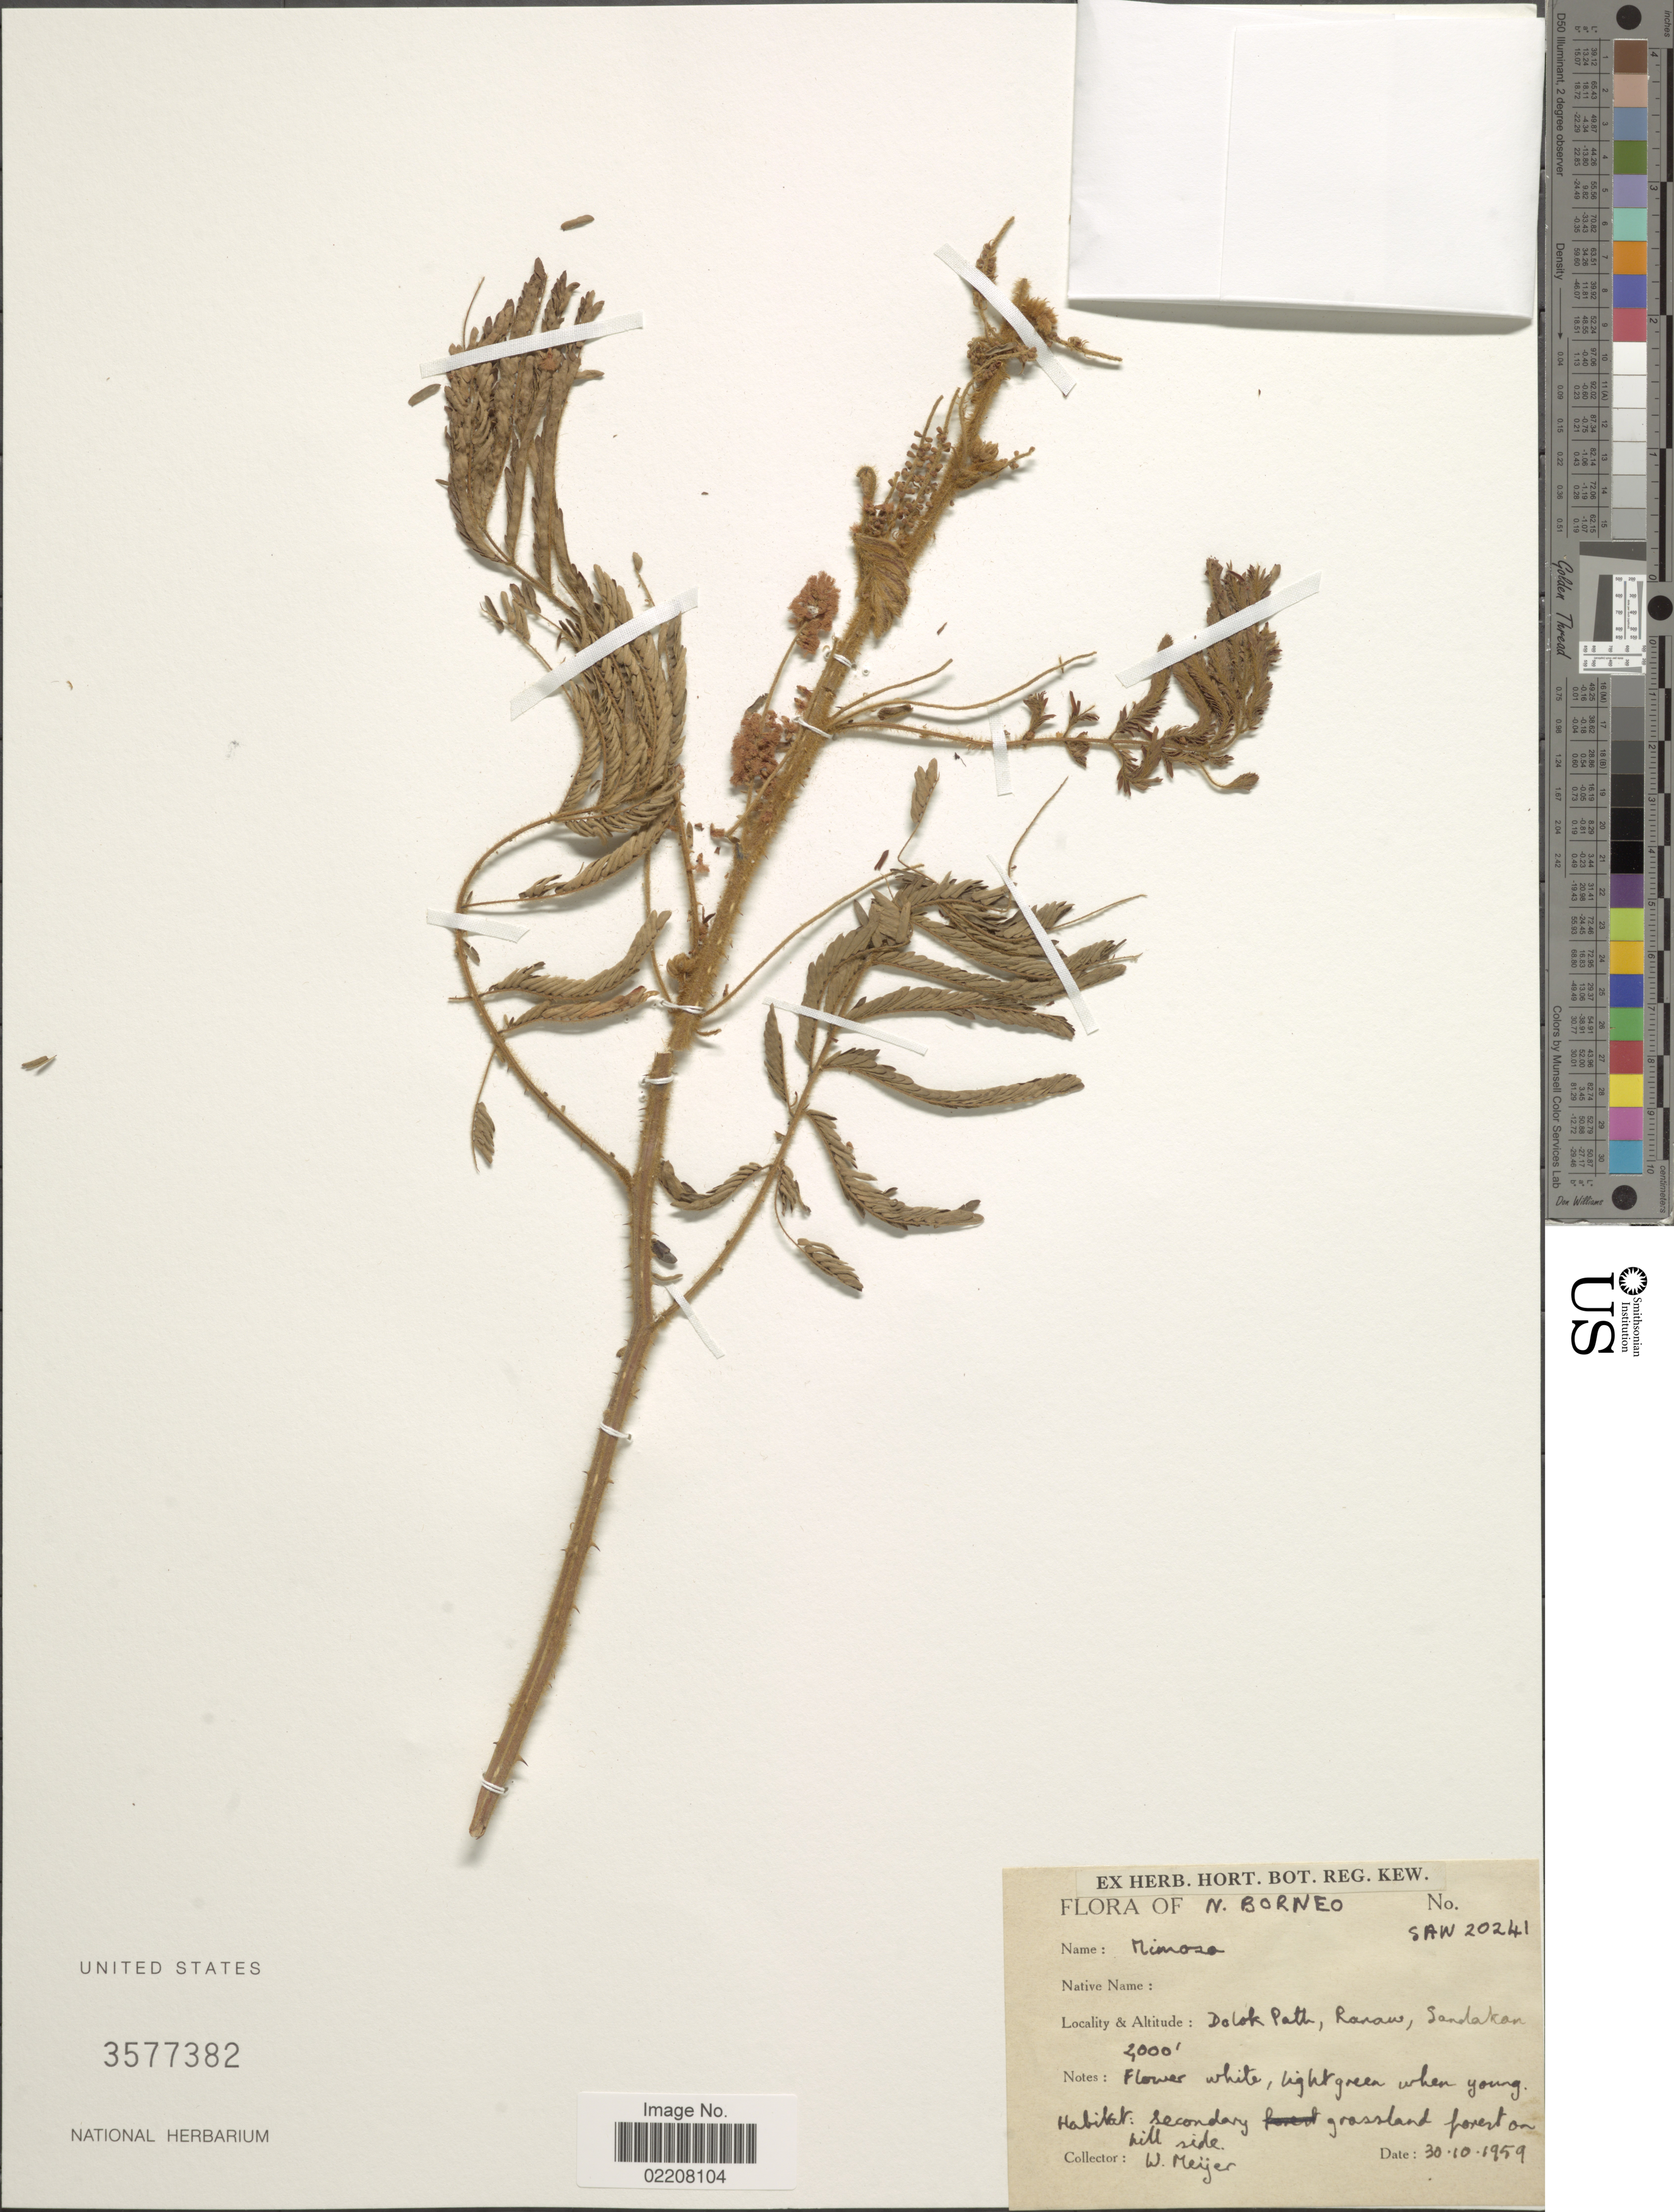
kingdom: Plantae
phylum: Tracheophyta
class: Magnoliopsida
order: Fabales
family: Fabaceae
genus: Mimosa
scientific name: Mimosa sp.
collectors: W. Meijer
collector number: SAW 20241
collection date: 1959-10-30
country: Malaysia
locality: N. Borneo. Dolok Path, Raraw, Sandakan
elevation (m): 610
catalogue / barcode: US 3577382